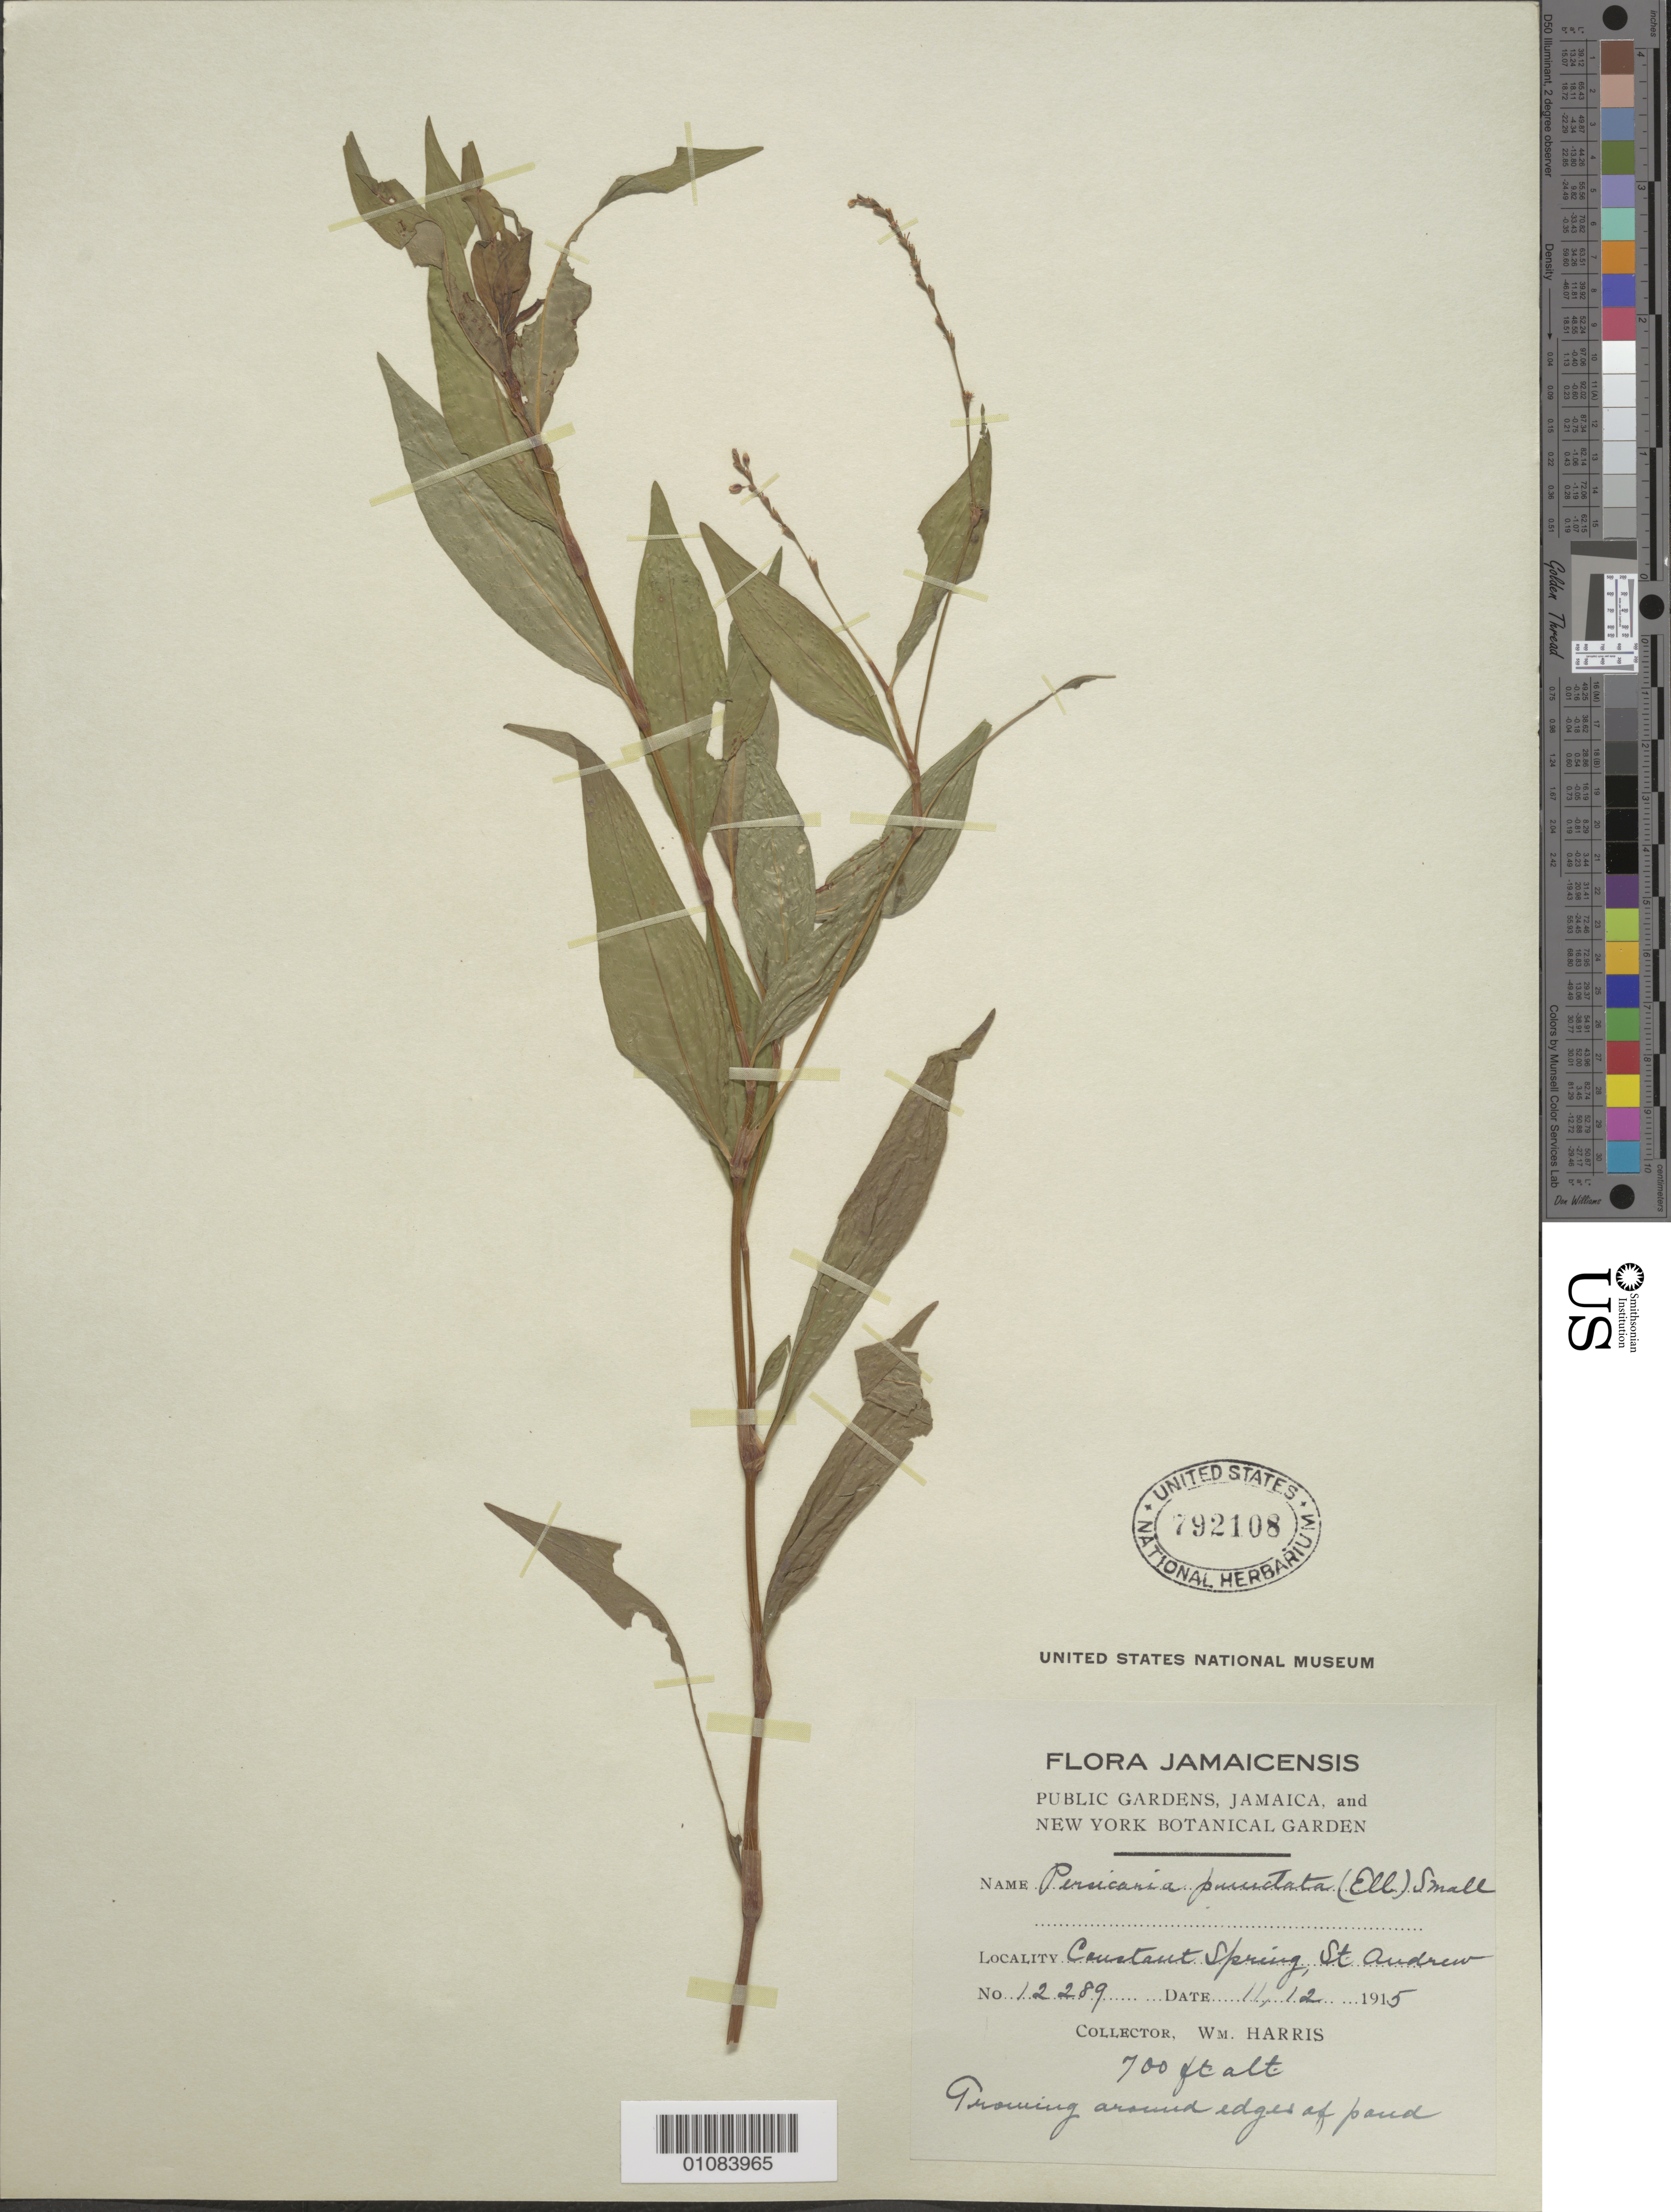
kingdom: Plantae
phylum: Tracheophyta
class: Magnoliopsida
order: Caryophyllales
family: Polygonaceae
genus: Polygonum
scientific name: Polygonum punctatum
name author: Elliott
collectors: W. Harris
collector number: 12289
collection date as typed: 11 Dec 1915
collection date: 1915-12-11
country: Jamaica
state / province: Saint Andrew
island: Jamaica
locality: Constant spring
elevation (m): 213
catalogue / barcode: US 792108